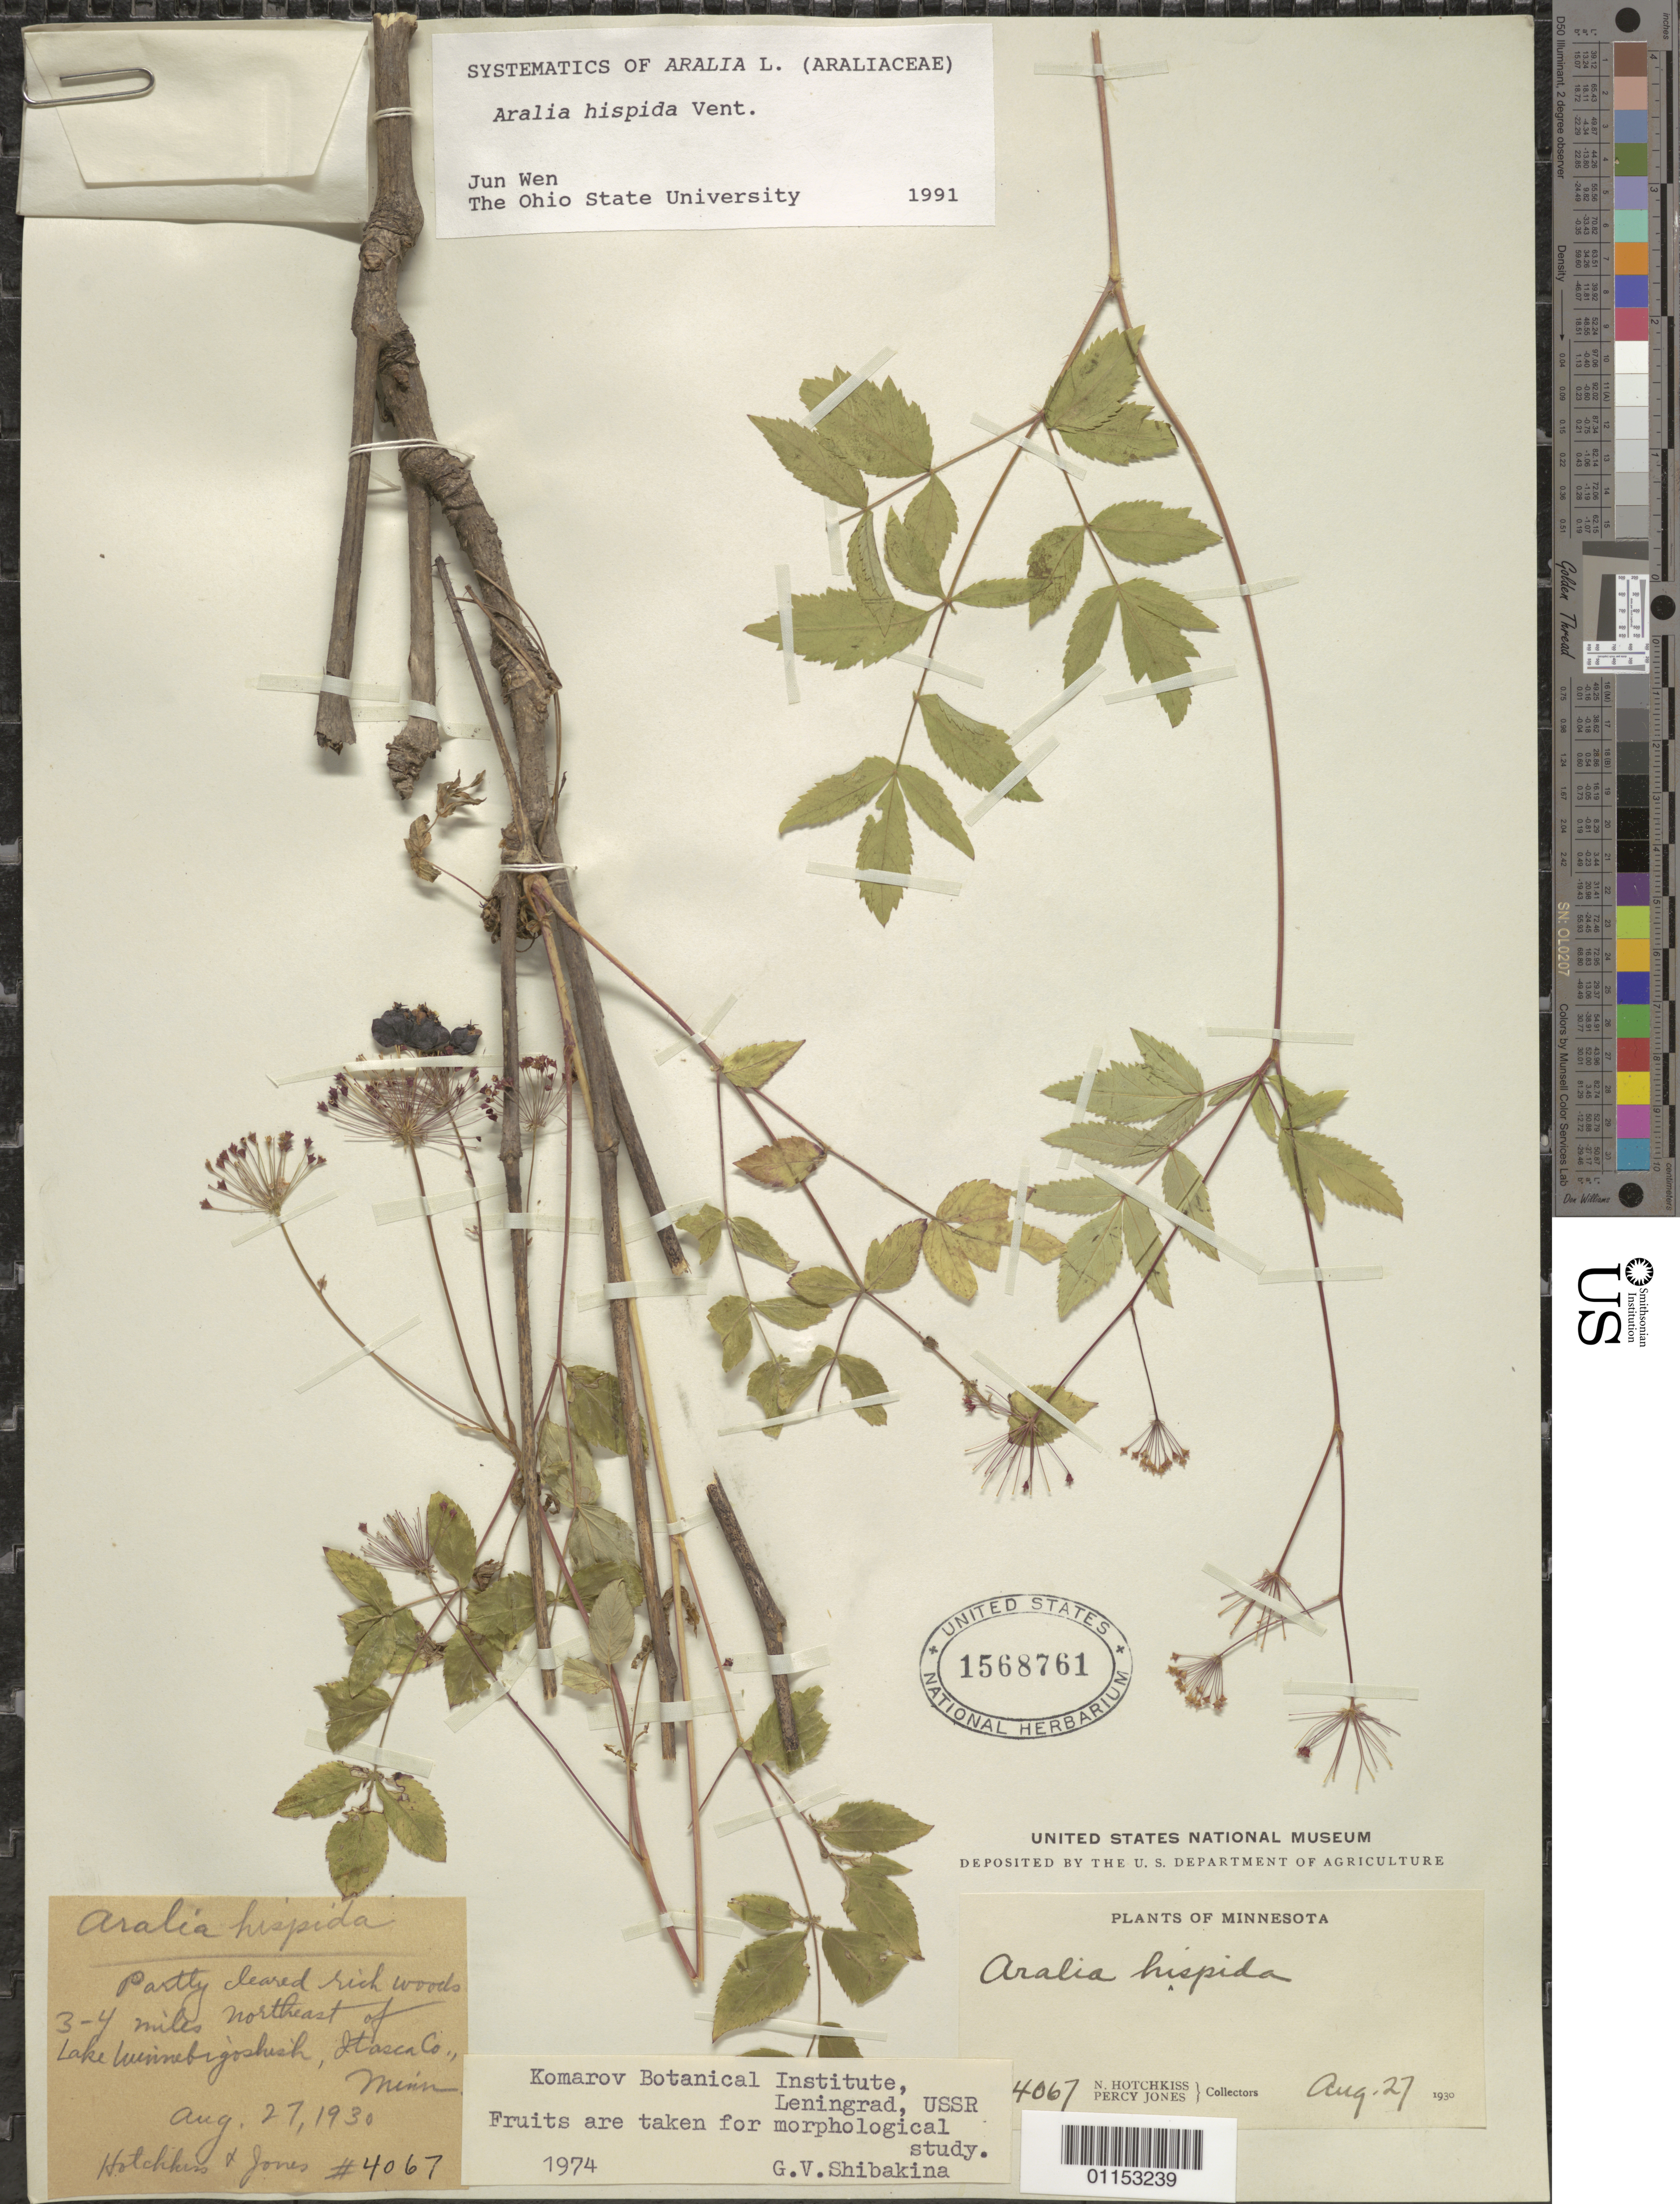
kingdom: Plantae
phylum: Tracheophyta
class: Magnoliopsida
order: Apiales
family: Araliaceae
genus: Aralia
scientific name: Aralia hispida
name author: Vent.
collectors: N. Hotchkiss & P. Jones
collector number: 4067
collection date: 1930-08-27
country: United States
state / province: Minnesota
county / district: Itasca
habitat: Rich woods.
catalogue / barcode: US 1568761